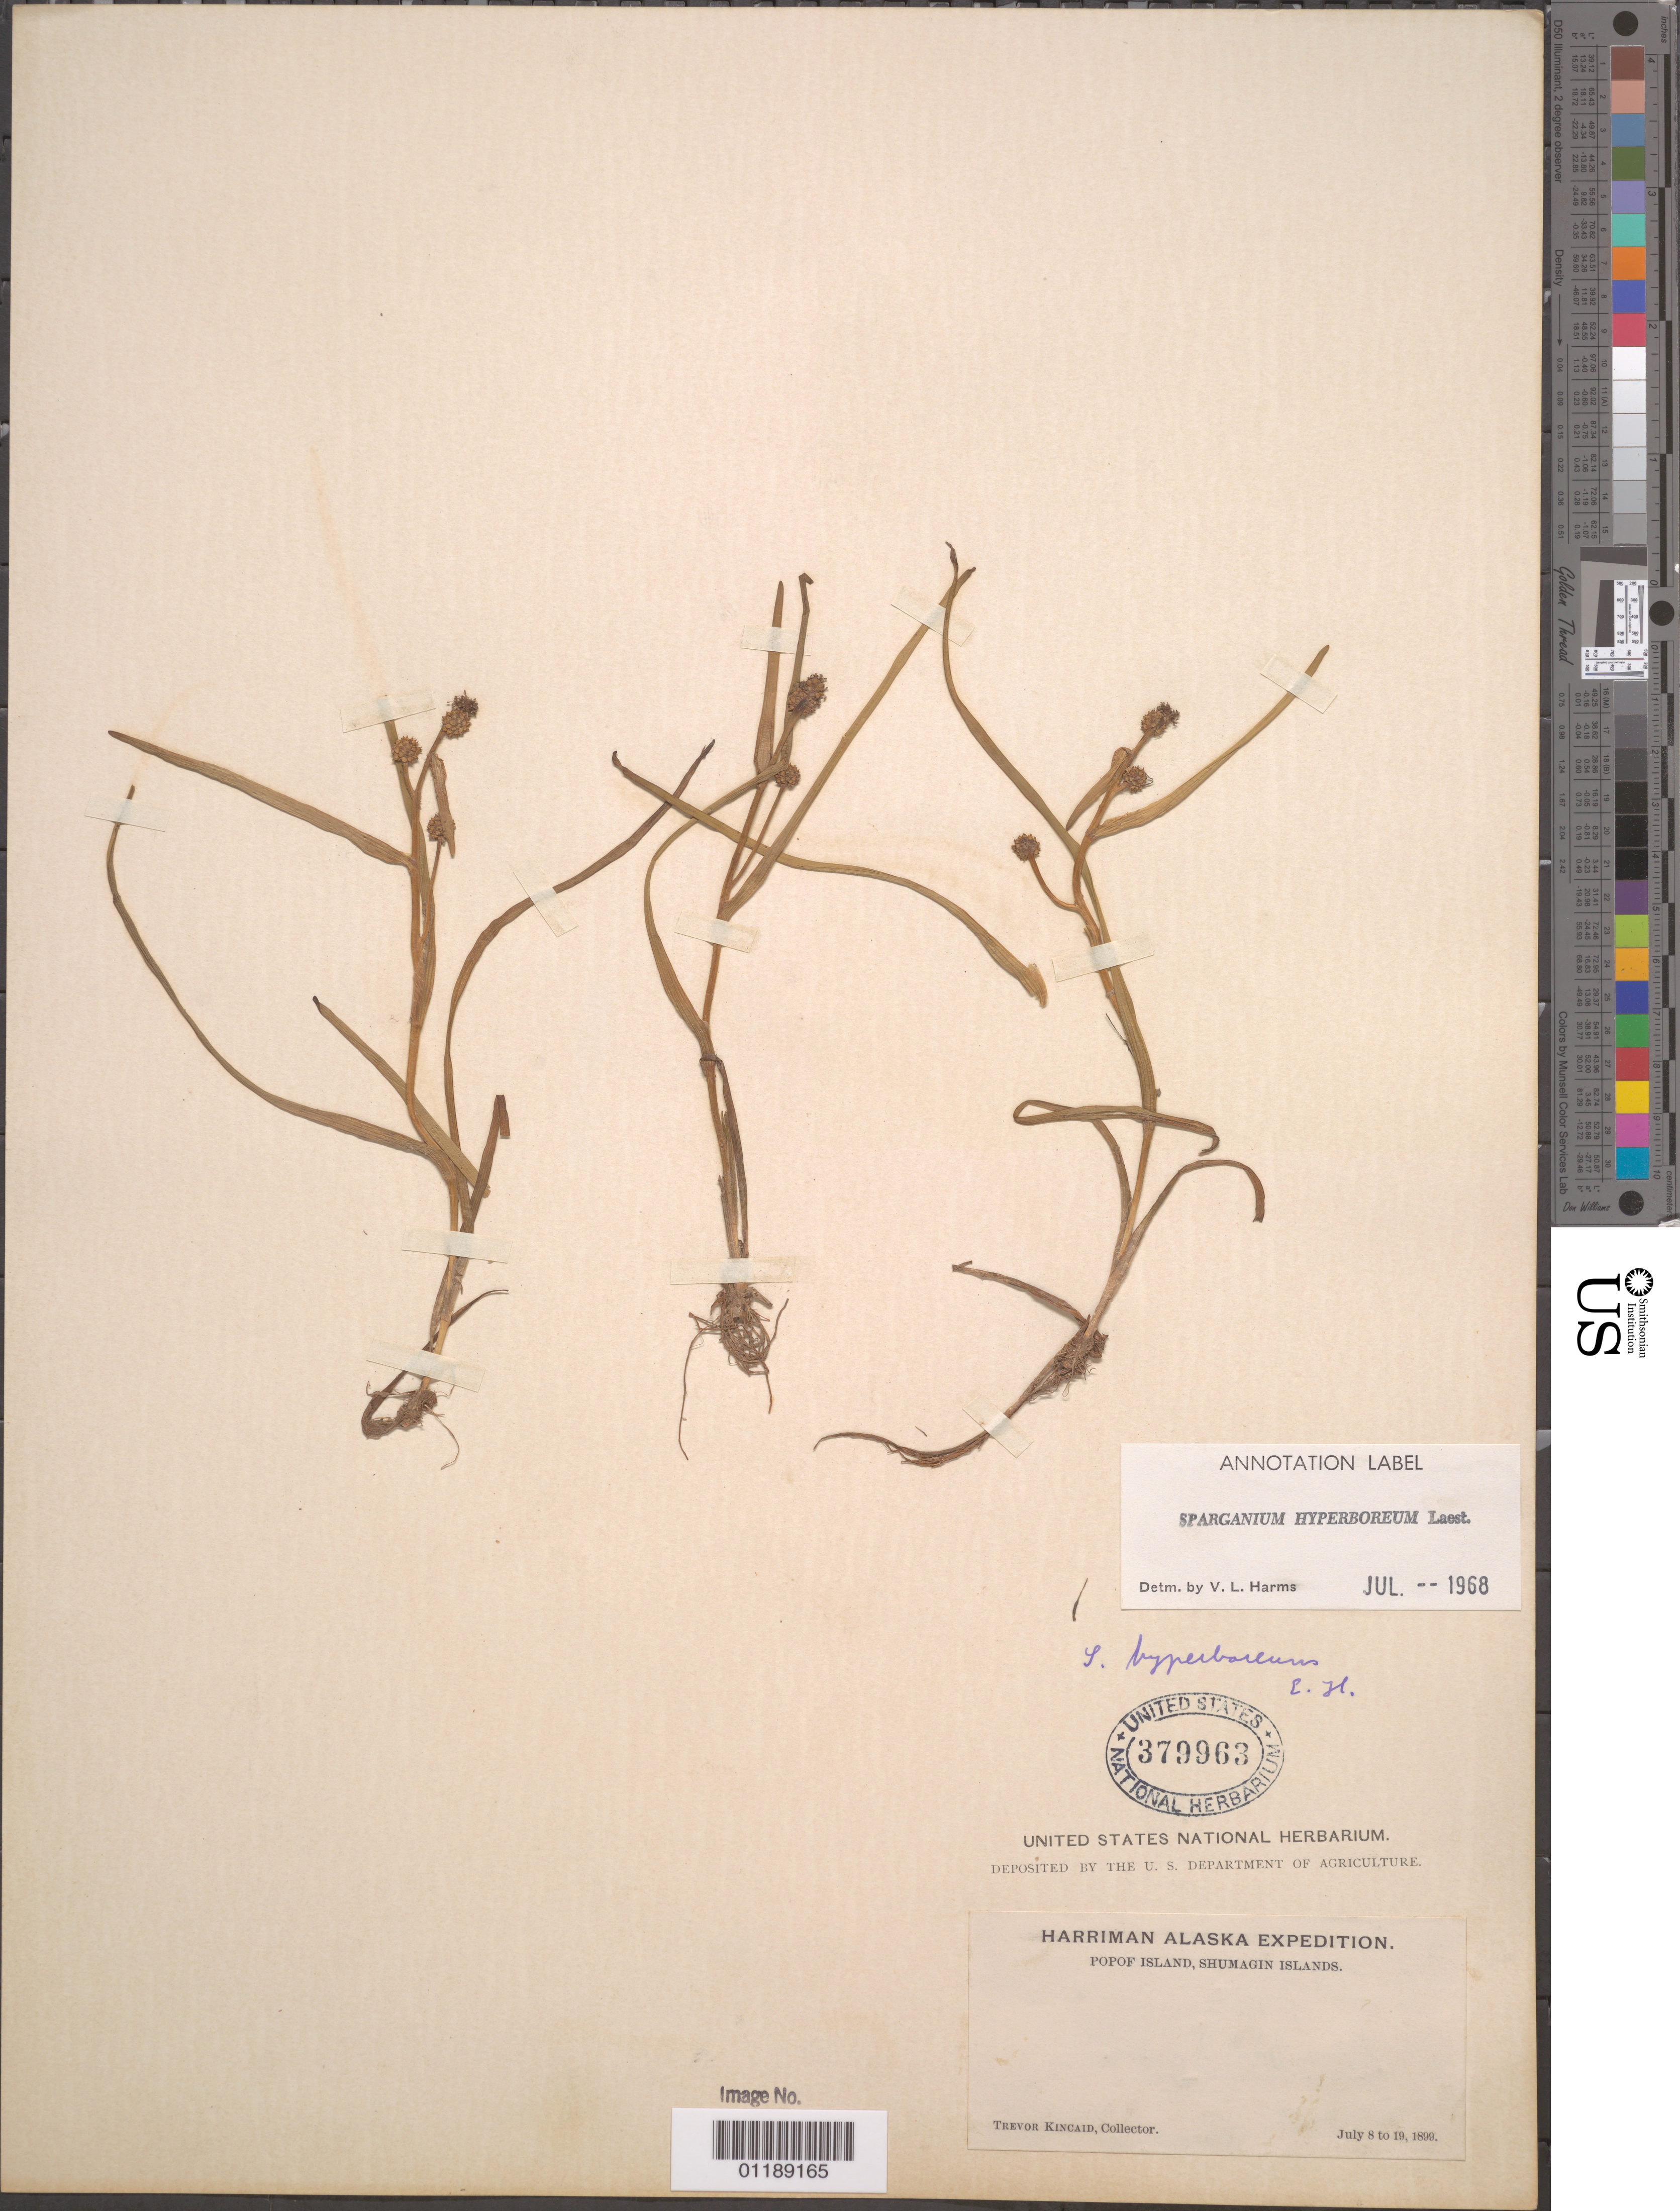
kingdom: Plantae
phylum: Tracheophyta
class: Liliopsida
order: Poales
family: Typhaceae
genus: Sparganium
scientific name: Sparganium hyperboreum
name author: Beurl. ex Laest.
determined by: Harms, V. L.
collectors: T. C. Kincaid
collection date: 1899-07-08/1899-07-19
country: United States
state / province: Alaska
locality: Popof Island. Shumagin Islands.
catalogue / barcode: US 379963